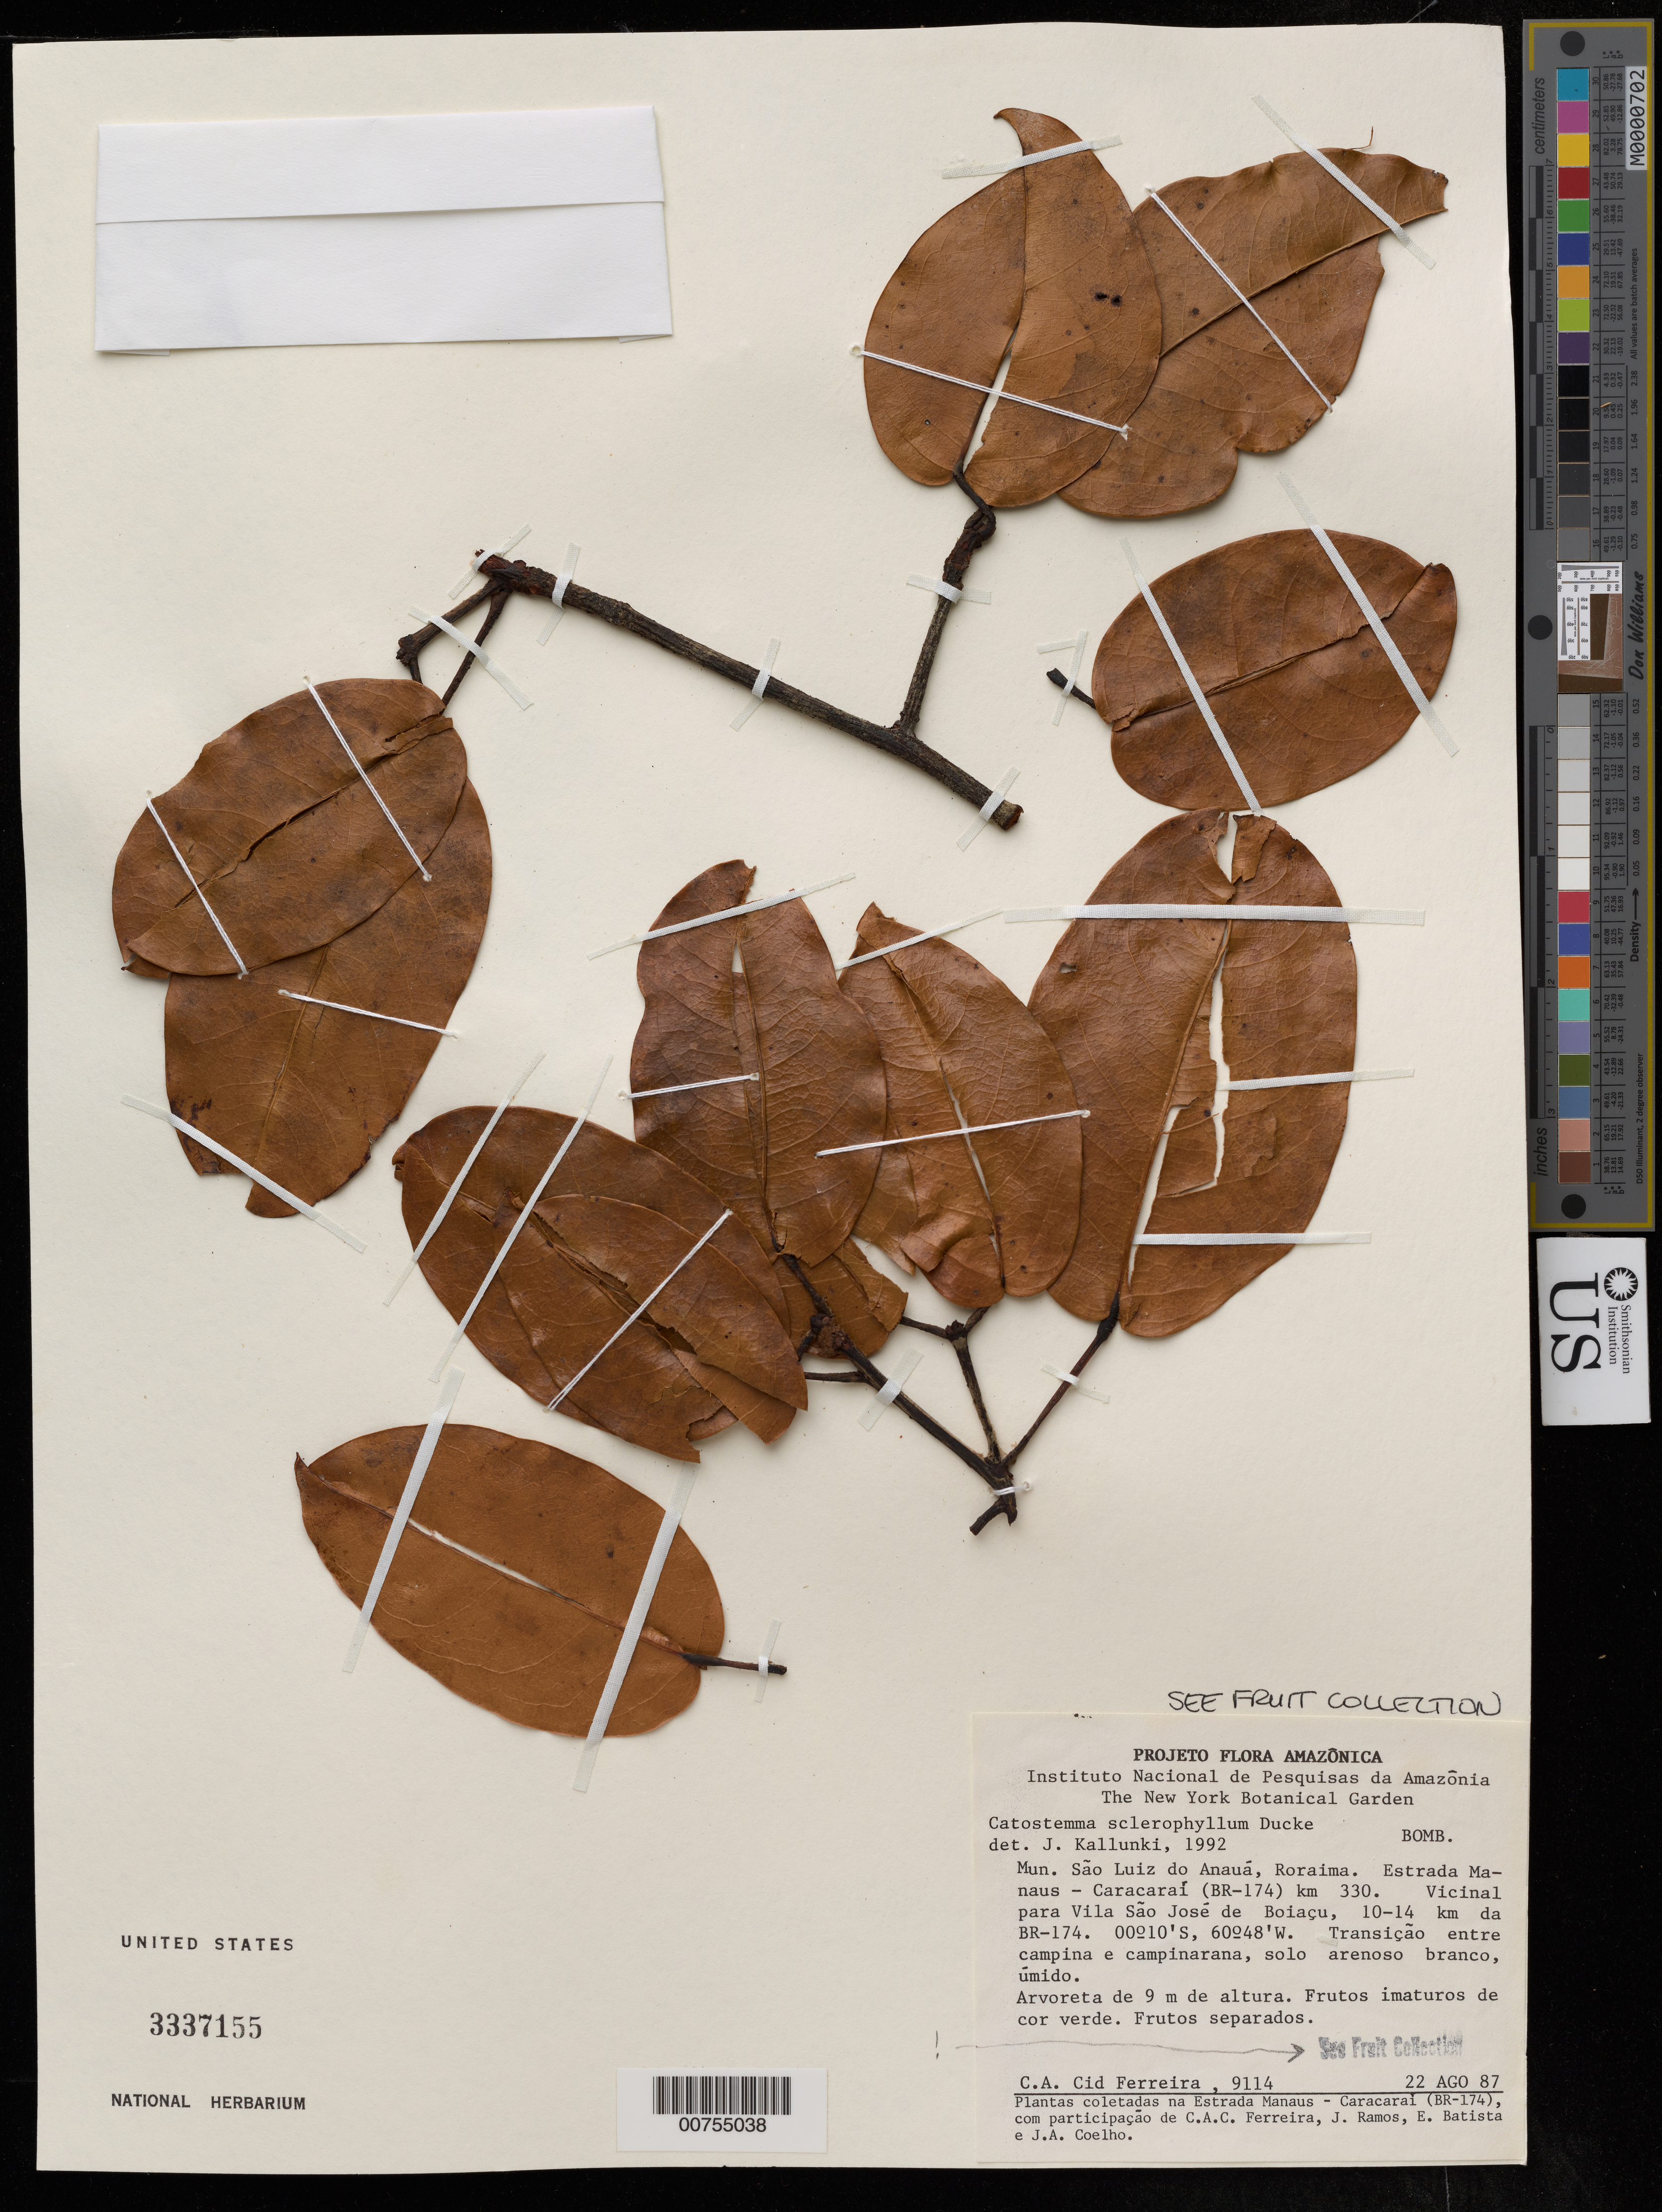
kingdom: Plantae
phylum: Tracheophyta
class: Magnoliopsida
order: Malvales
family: Malvaceae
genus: Catostemma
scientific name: Catostemma sclerophyllum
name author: Ducke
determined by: Kallunki, Jacquelyn A.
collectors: C. A. Cid Ferreira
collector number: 9114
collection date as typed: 22 Aug 1987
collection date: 1987-08-22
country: Brazil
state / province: Amazonas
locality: Mun. São Luiz do Anauá, Roraima. Estrada Manaus-Caracaraí (BR-174) km 330. Vicinal para Vila São José de Boiaçu, 10-14 km da BR-174.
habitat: Transição entre campina e campinarana, solo arenoso branco, úmido.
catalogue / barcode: US 3337155